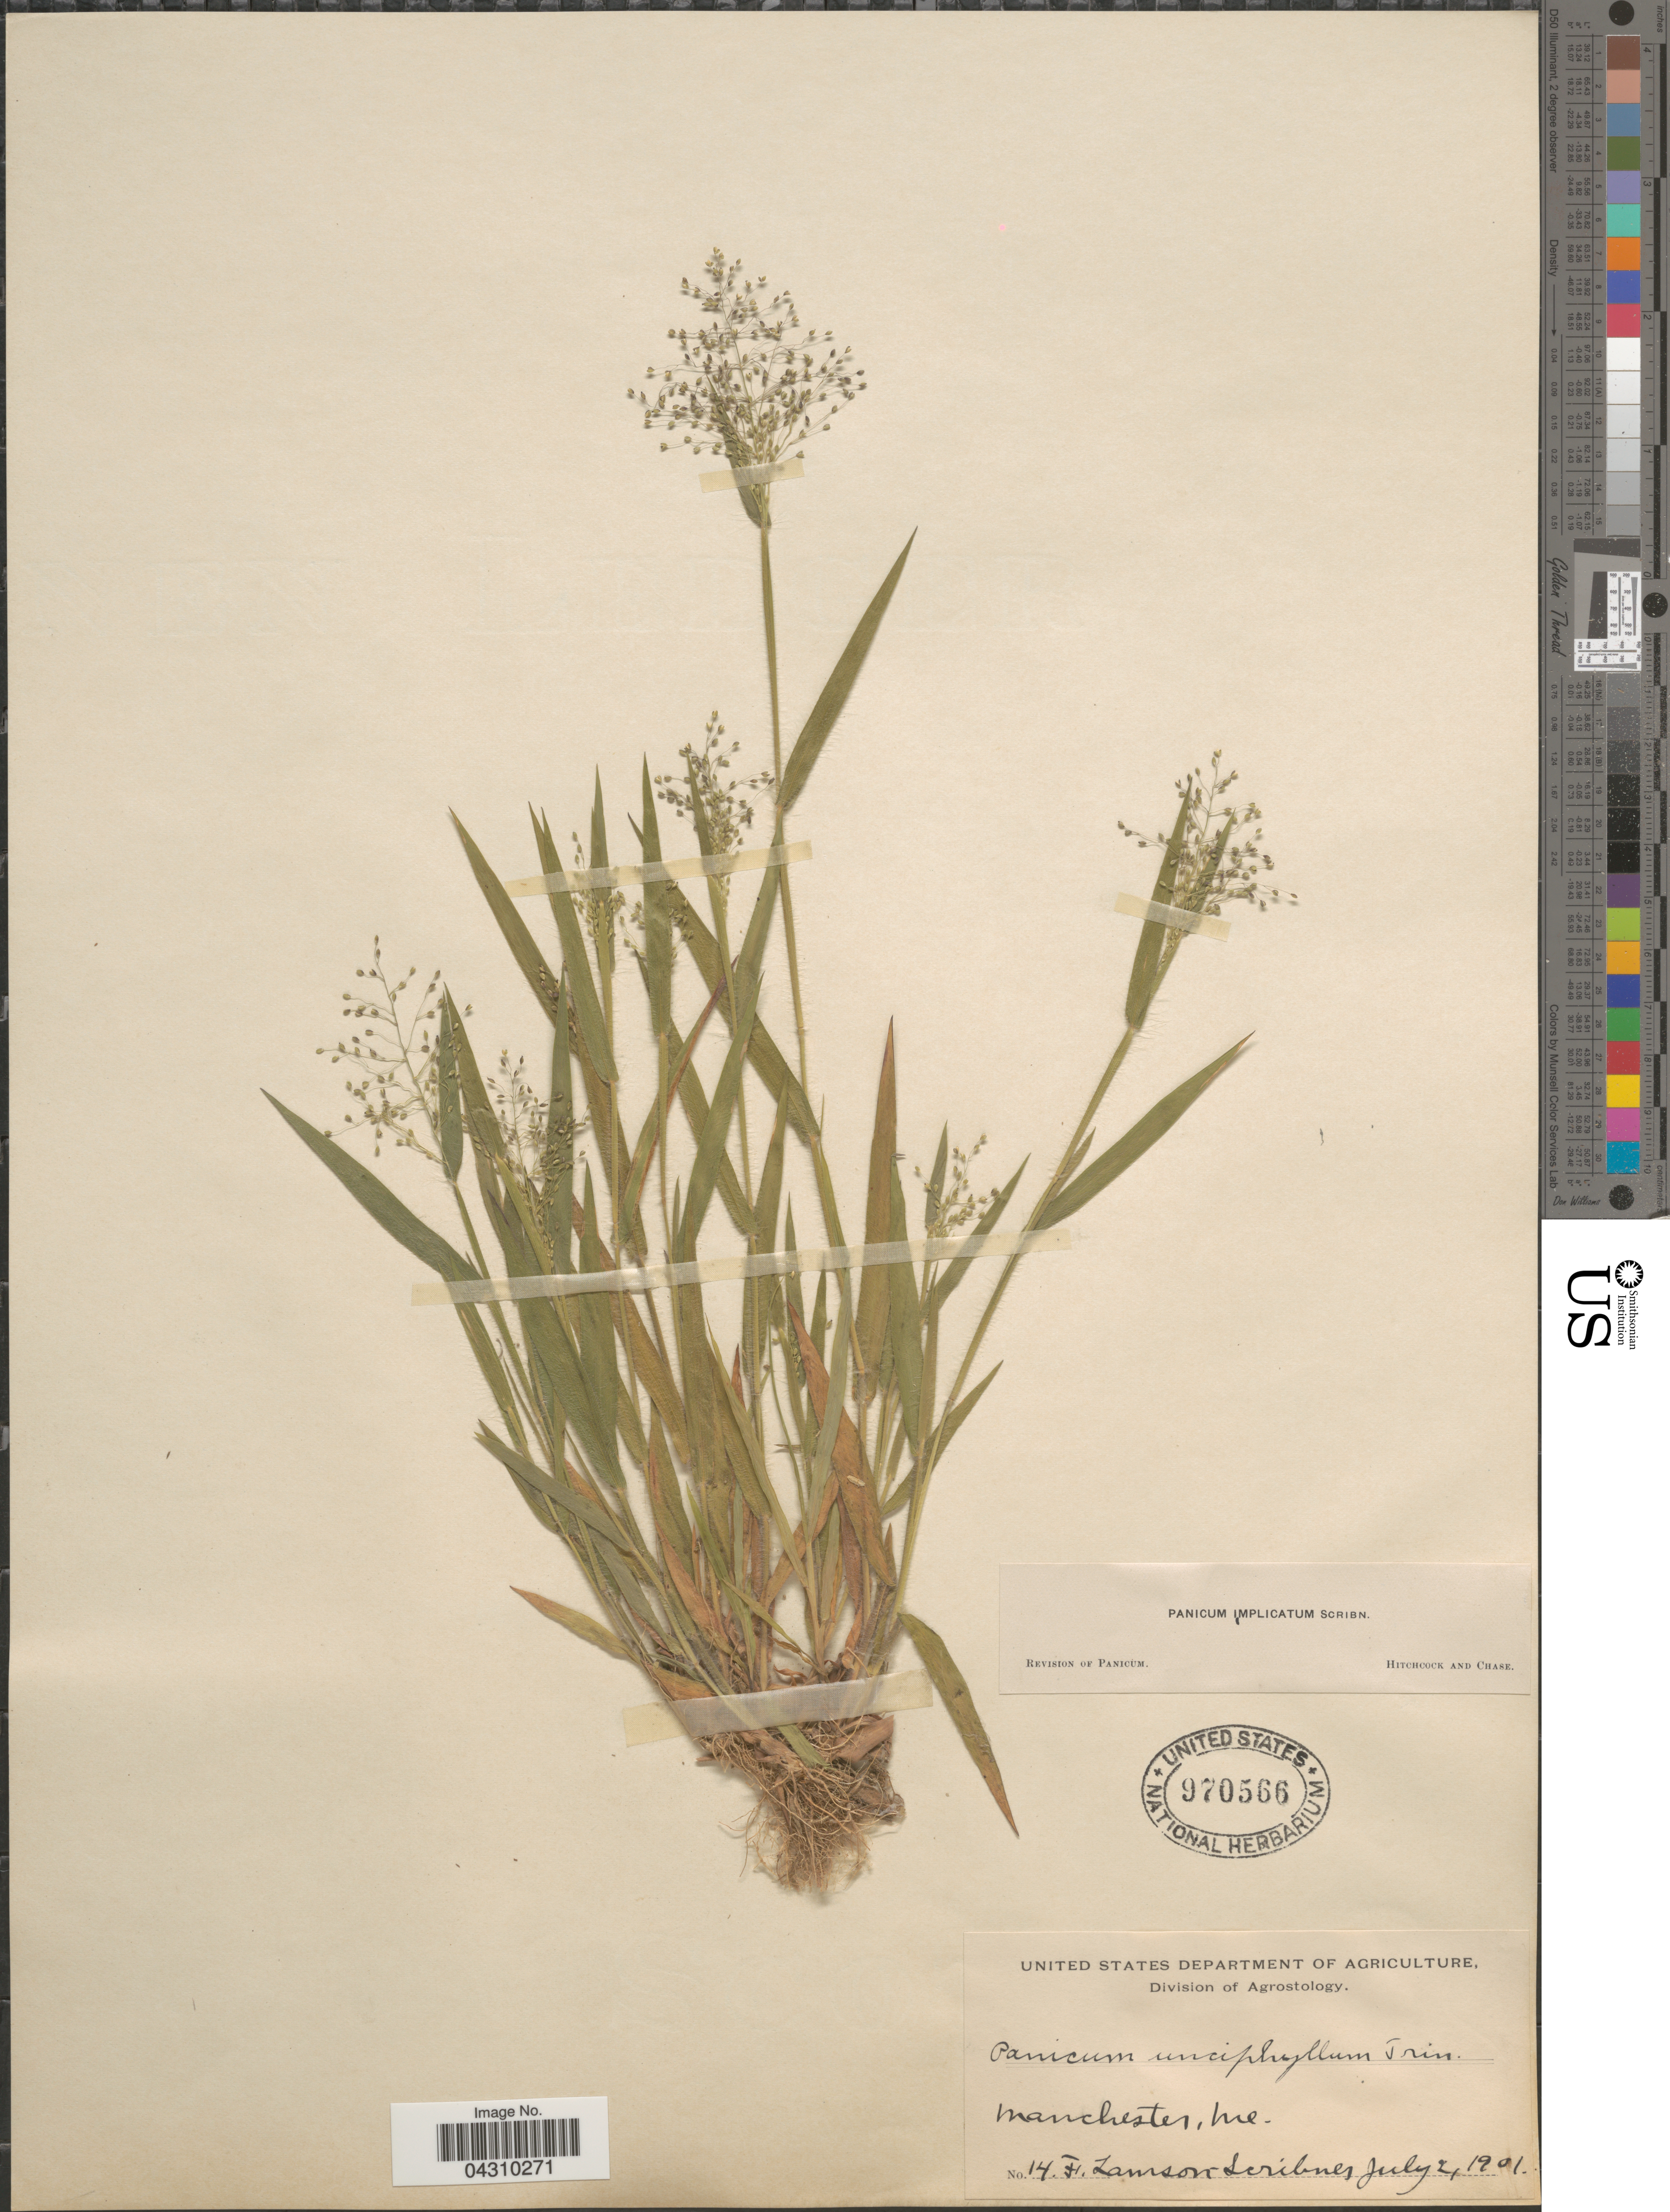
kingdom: Plantae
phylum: Tracheophyta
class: Liliopsida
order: Poales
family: Poaceae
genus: Dichanthelium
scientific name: Dichanthelium acuminatum var. acuminatum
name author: (Sw.) Gould & C.A. Clark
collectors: F. Lamson-Scribner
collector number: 14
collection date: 1901-07-02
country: United States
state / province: Maine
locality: Manchester.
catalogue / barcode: US 970566